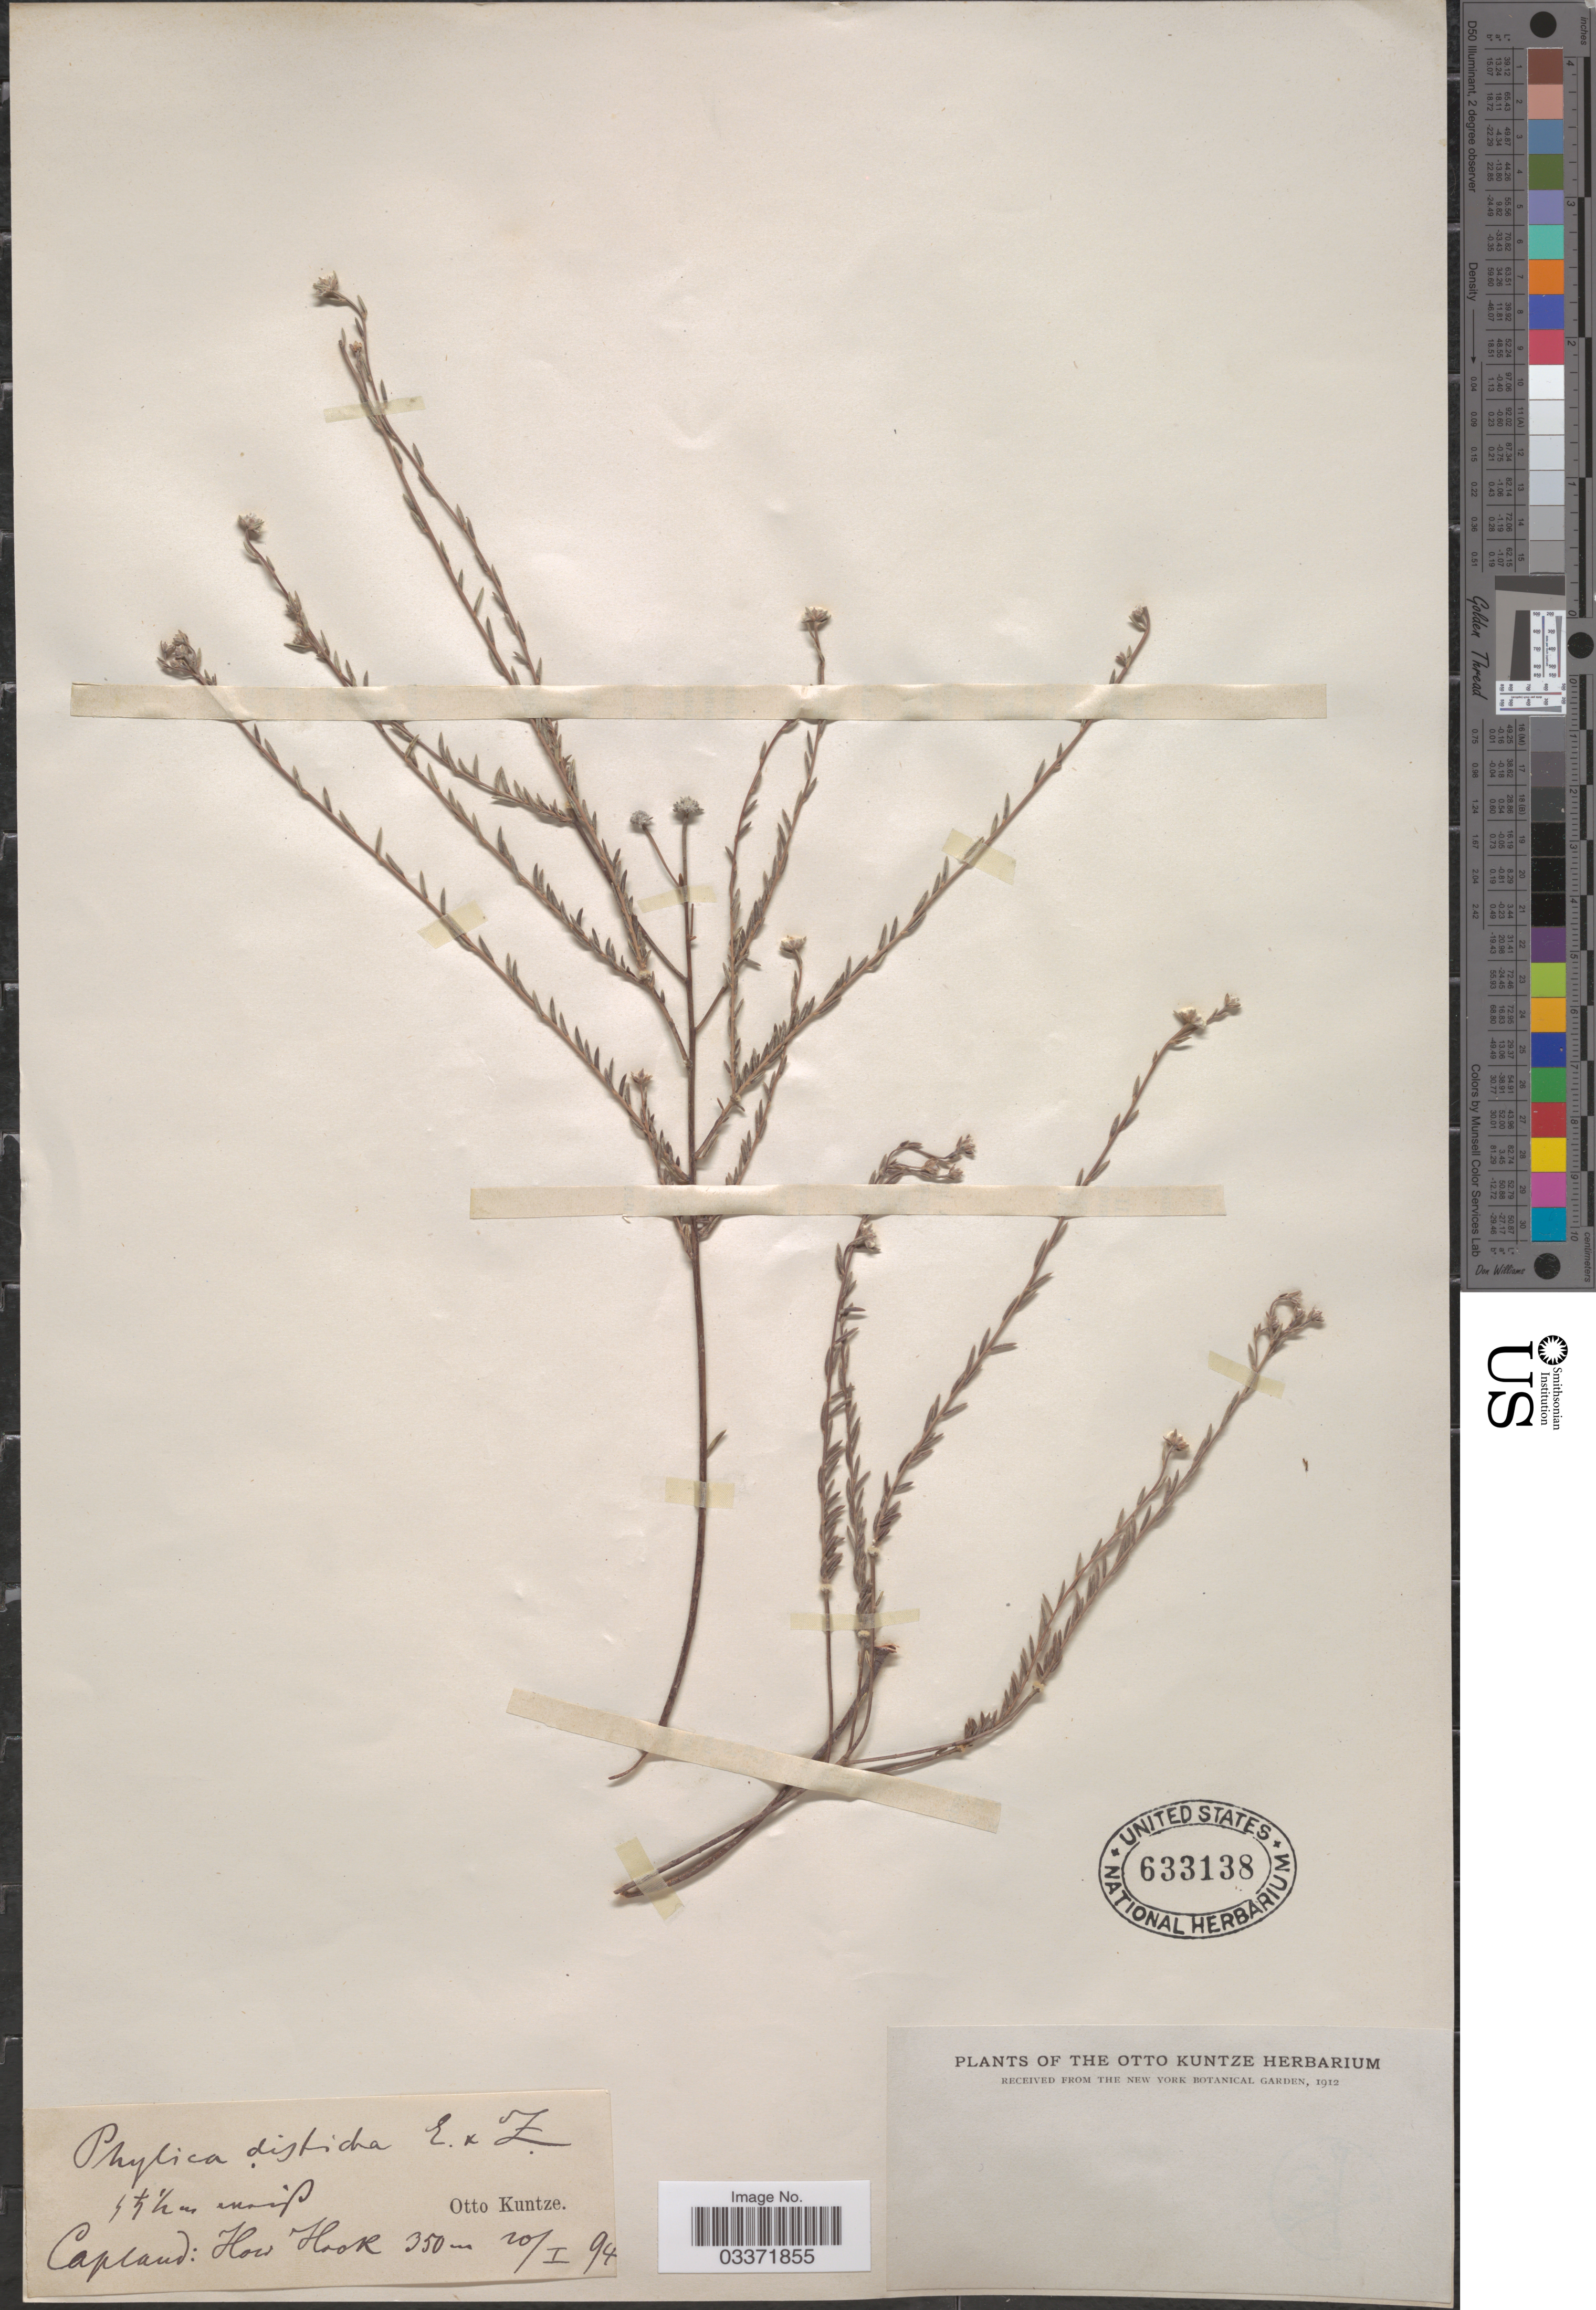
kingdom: Plantae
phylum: Tracheophyta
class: Magnoliopsida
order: Rosales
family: Rhamnaceae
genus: Phylica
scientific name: Phylica disticha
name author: Eckl. & Zeyh.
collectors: C.E.O. Kuntze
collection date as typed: Transcribed d/m/y: 20/1/94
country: South Africa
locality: Capland: How Hook.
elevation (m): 350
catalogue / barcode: US 633138